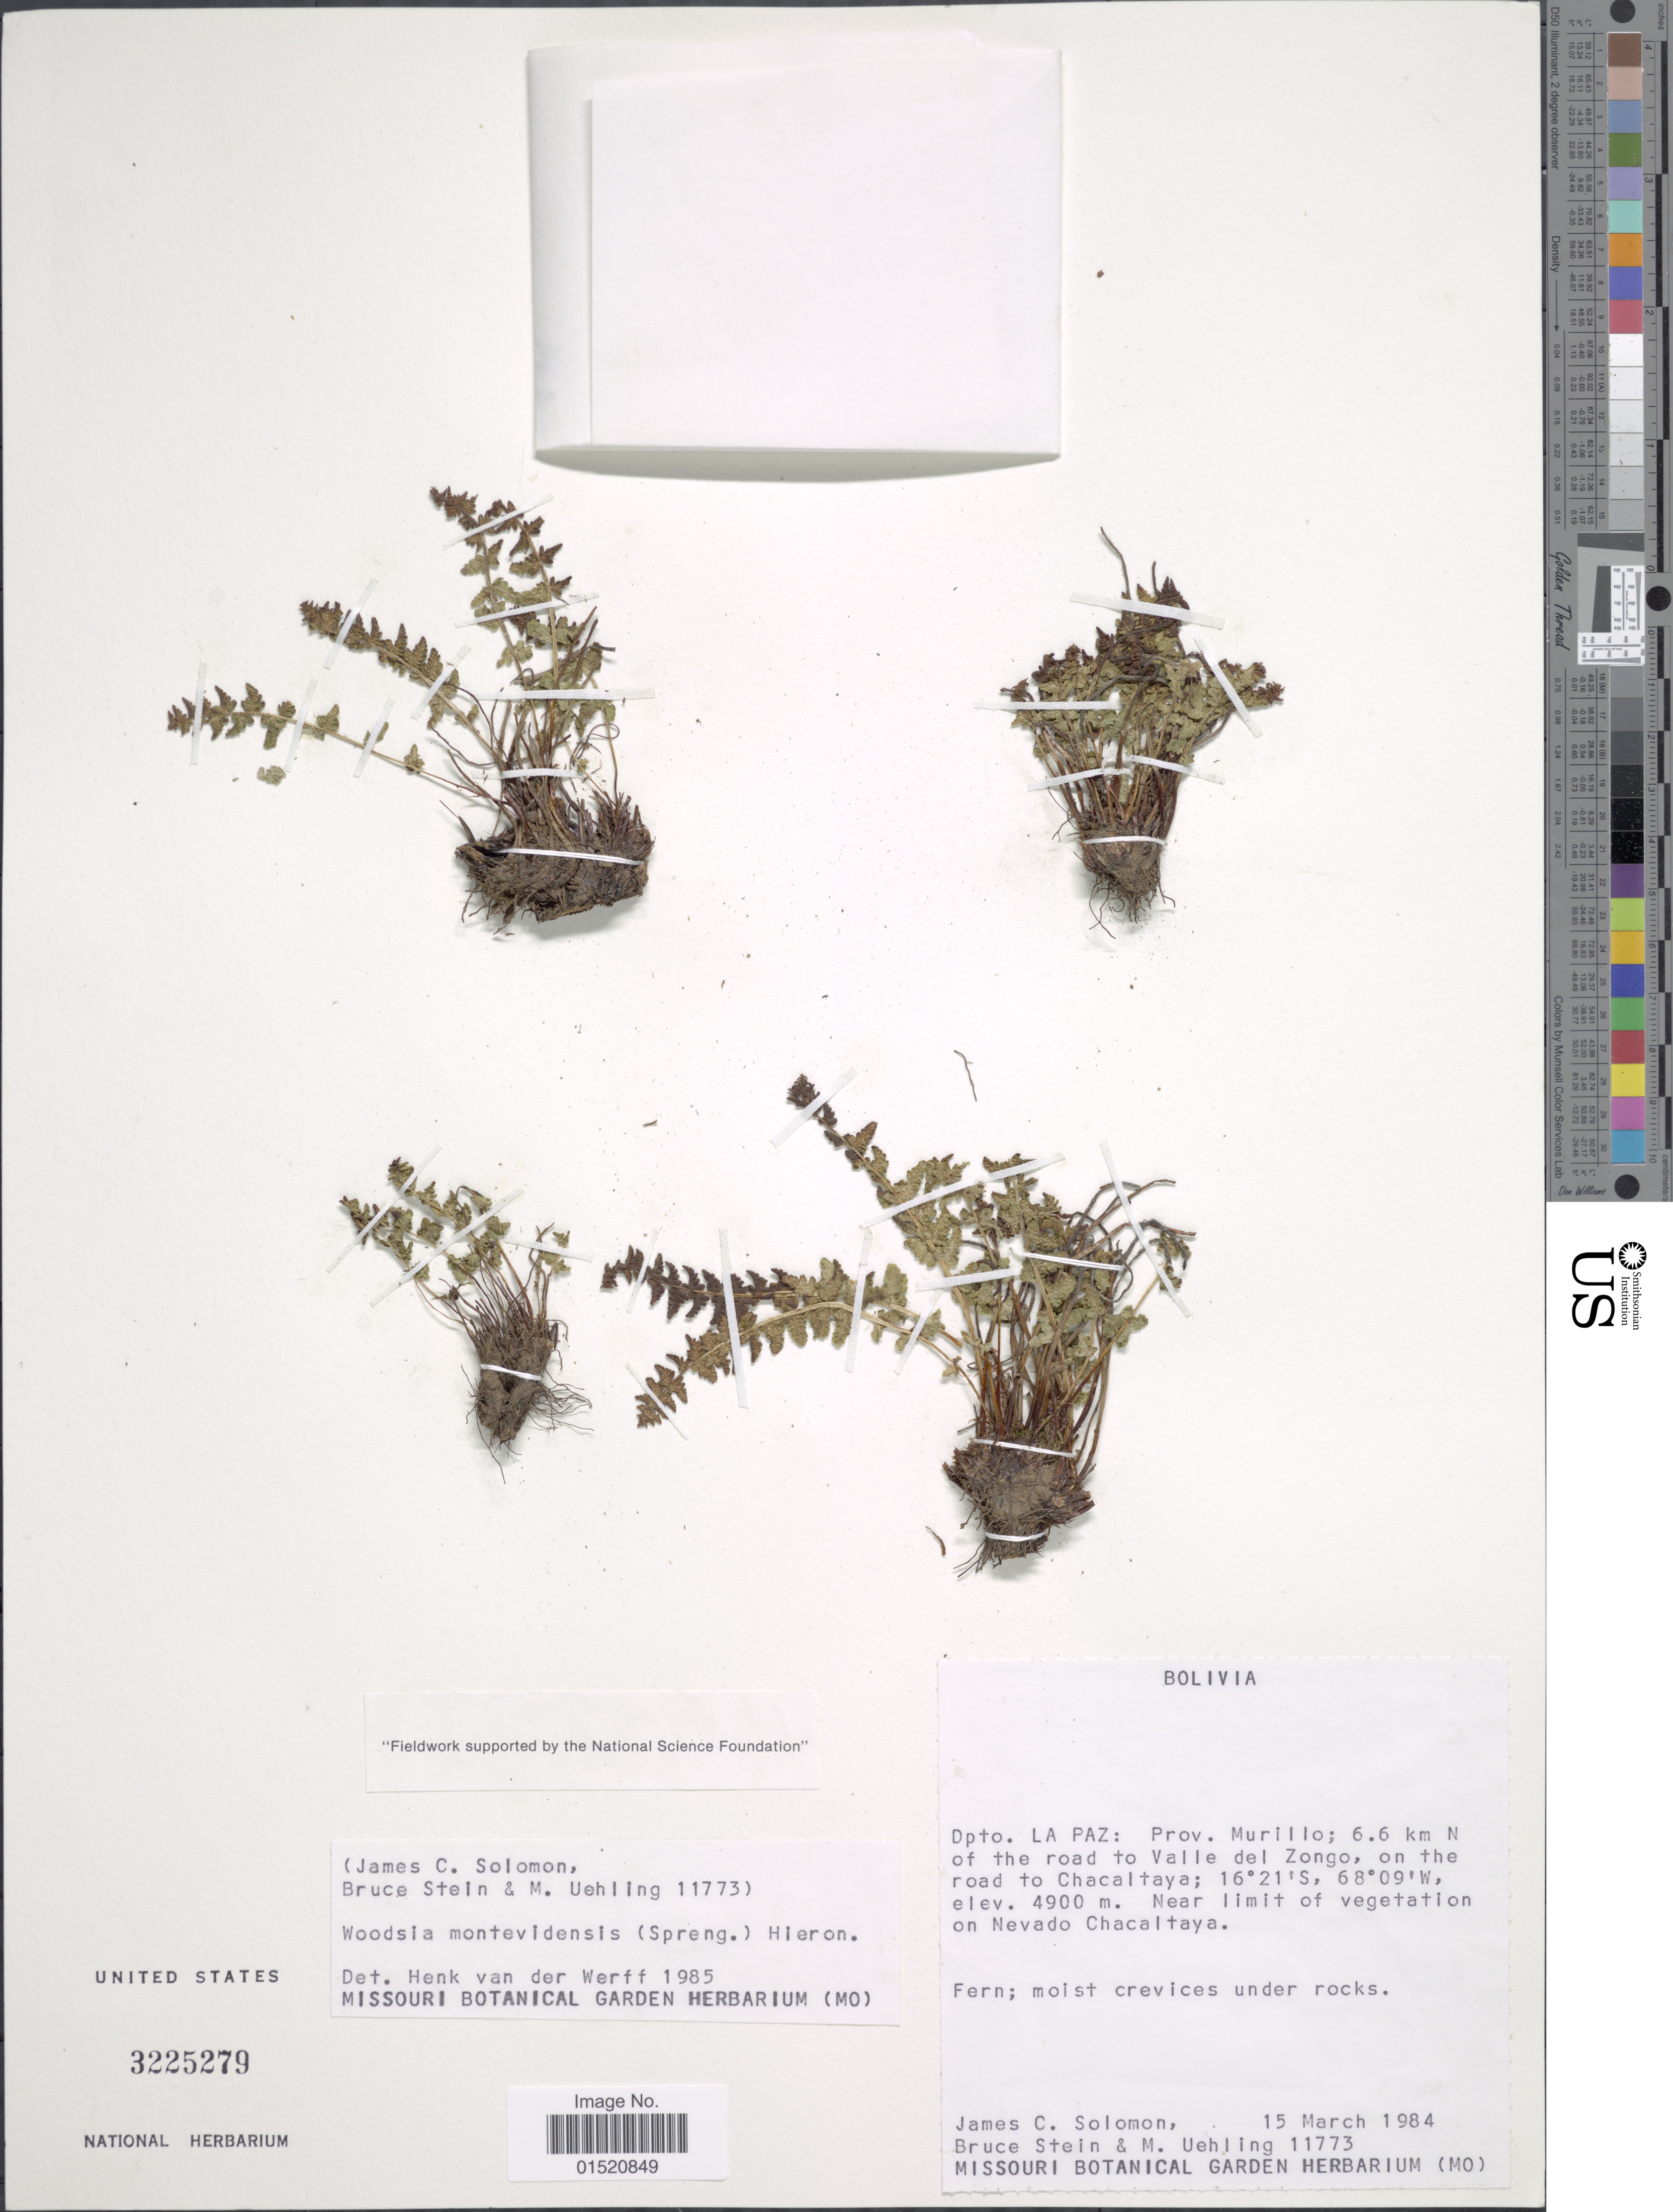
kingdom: Plantae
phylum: Tracheophyta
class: Polypodiopsida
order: Polypodiales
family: Woodsiaceae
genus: Woodsia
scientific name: Woodsia montevidensis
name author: (Spreng.) Hieron.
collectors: J. C. Solomon, B. A. Stein & M. Uehling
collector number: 11773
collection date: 1984-03-15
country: Bolivia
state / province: La Paz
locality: Dpto. La Paz: Prov. Murillo; 6.6 km N of the road to Valle del Zongo, on the road to Chacaltaya. Near limit of vegetation on Nevado Chacaltaya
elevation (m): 4900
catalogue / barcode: US 3225279